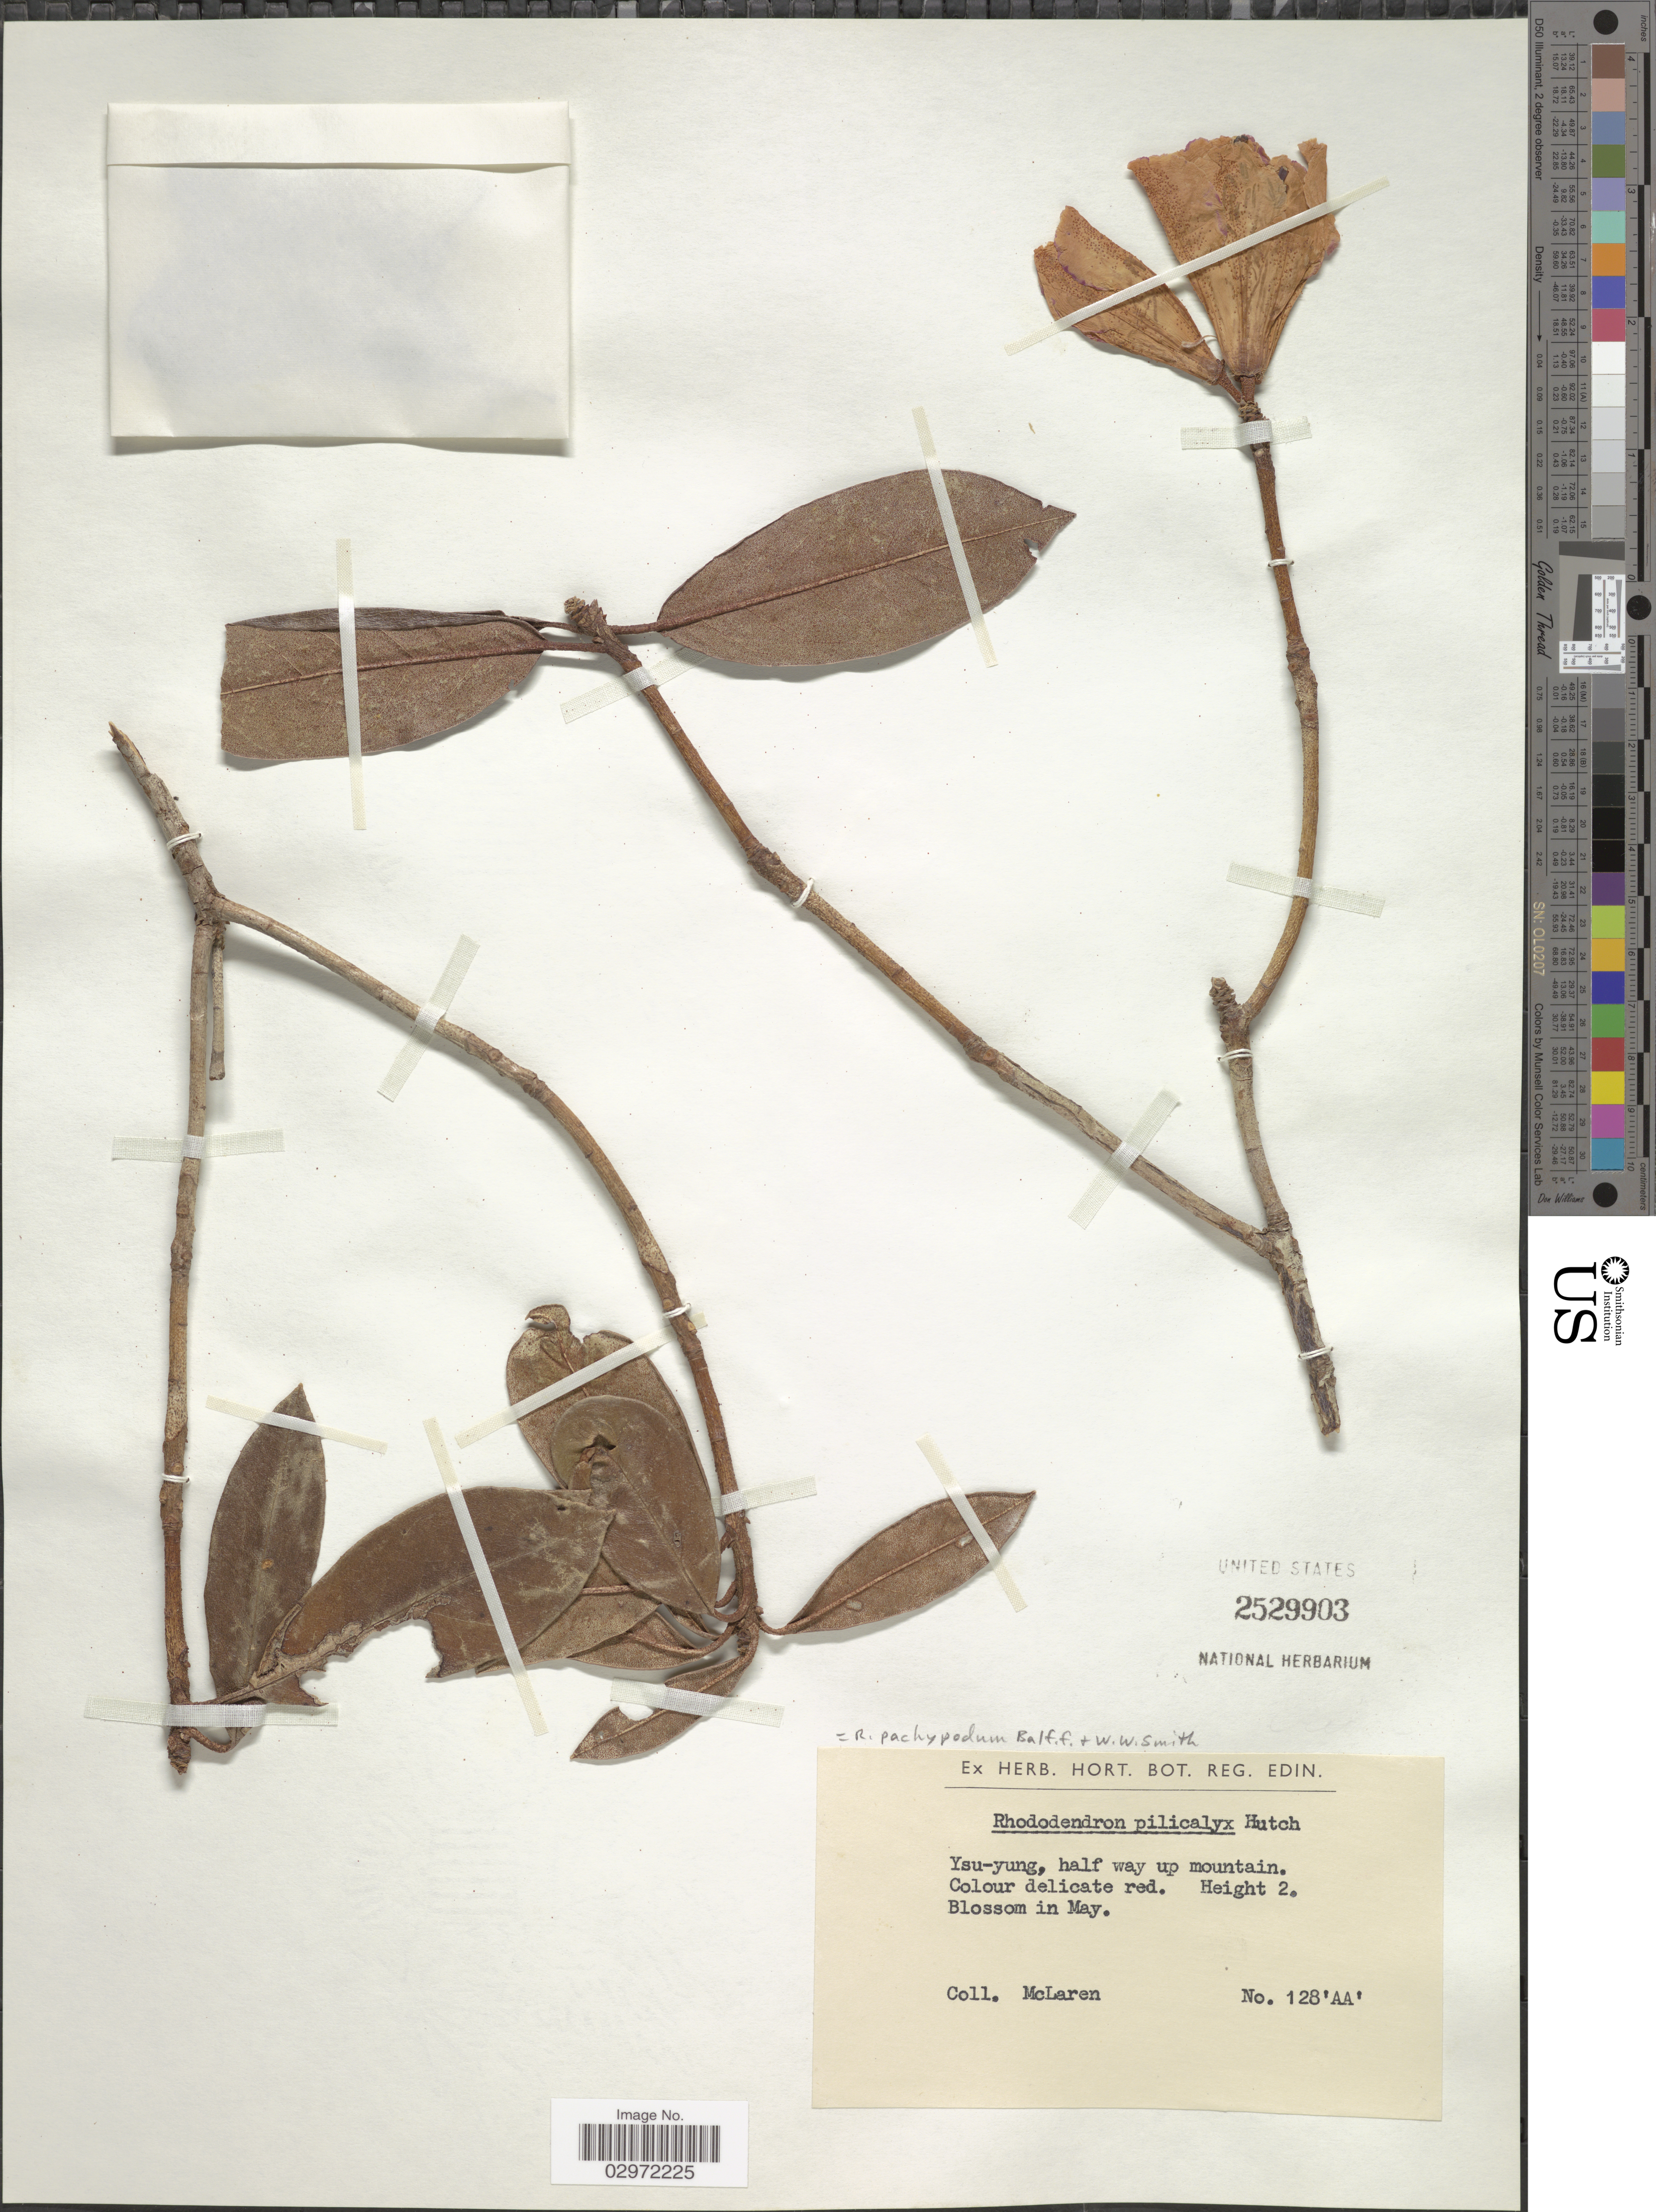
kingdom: Plantae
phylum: Tracheophyta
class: Magnoliopsida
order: Ericales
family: Ericaceae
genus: Rhododendron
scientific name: Rhododendron pachypodum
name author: Balf. f. & W.W. Sm.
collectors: McLaren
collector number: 128'AA'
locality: Ysu-yung, half way up mountain.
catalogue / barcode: US 2529903